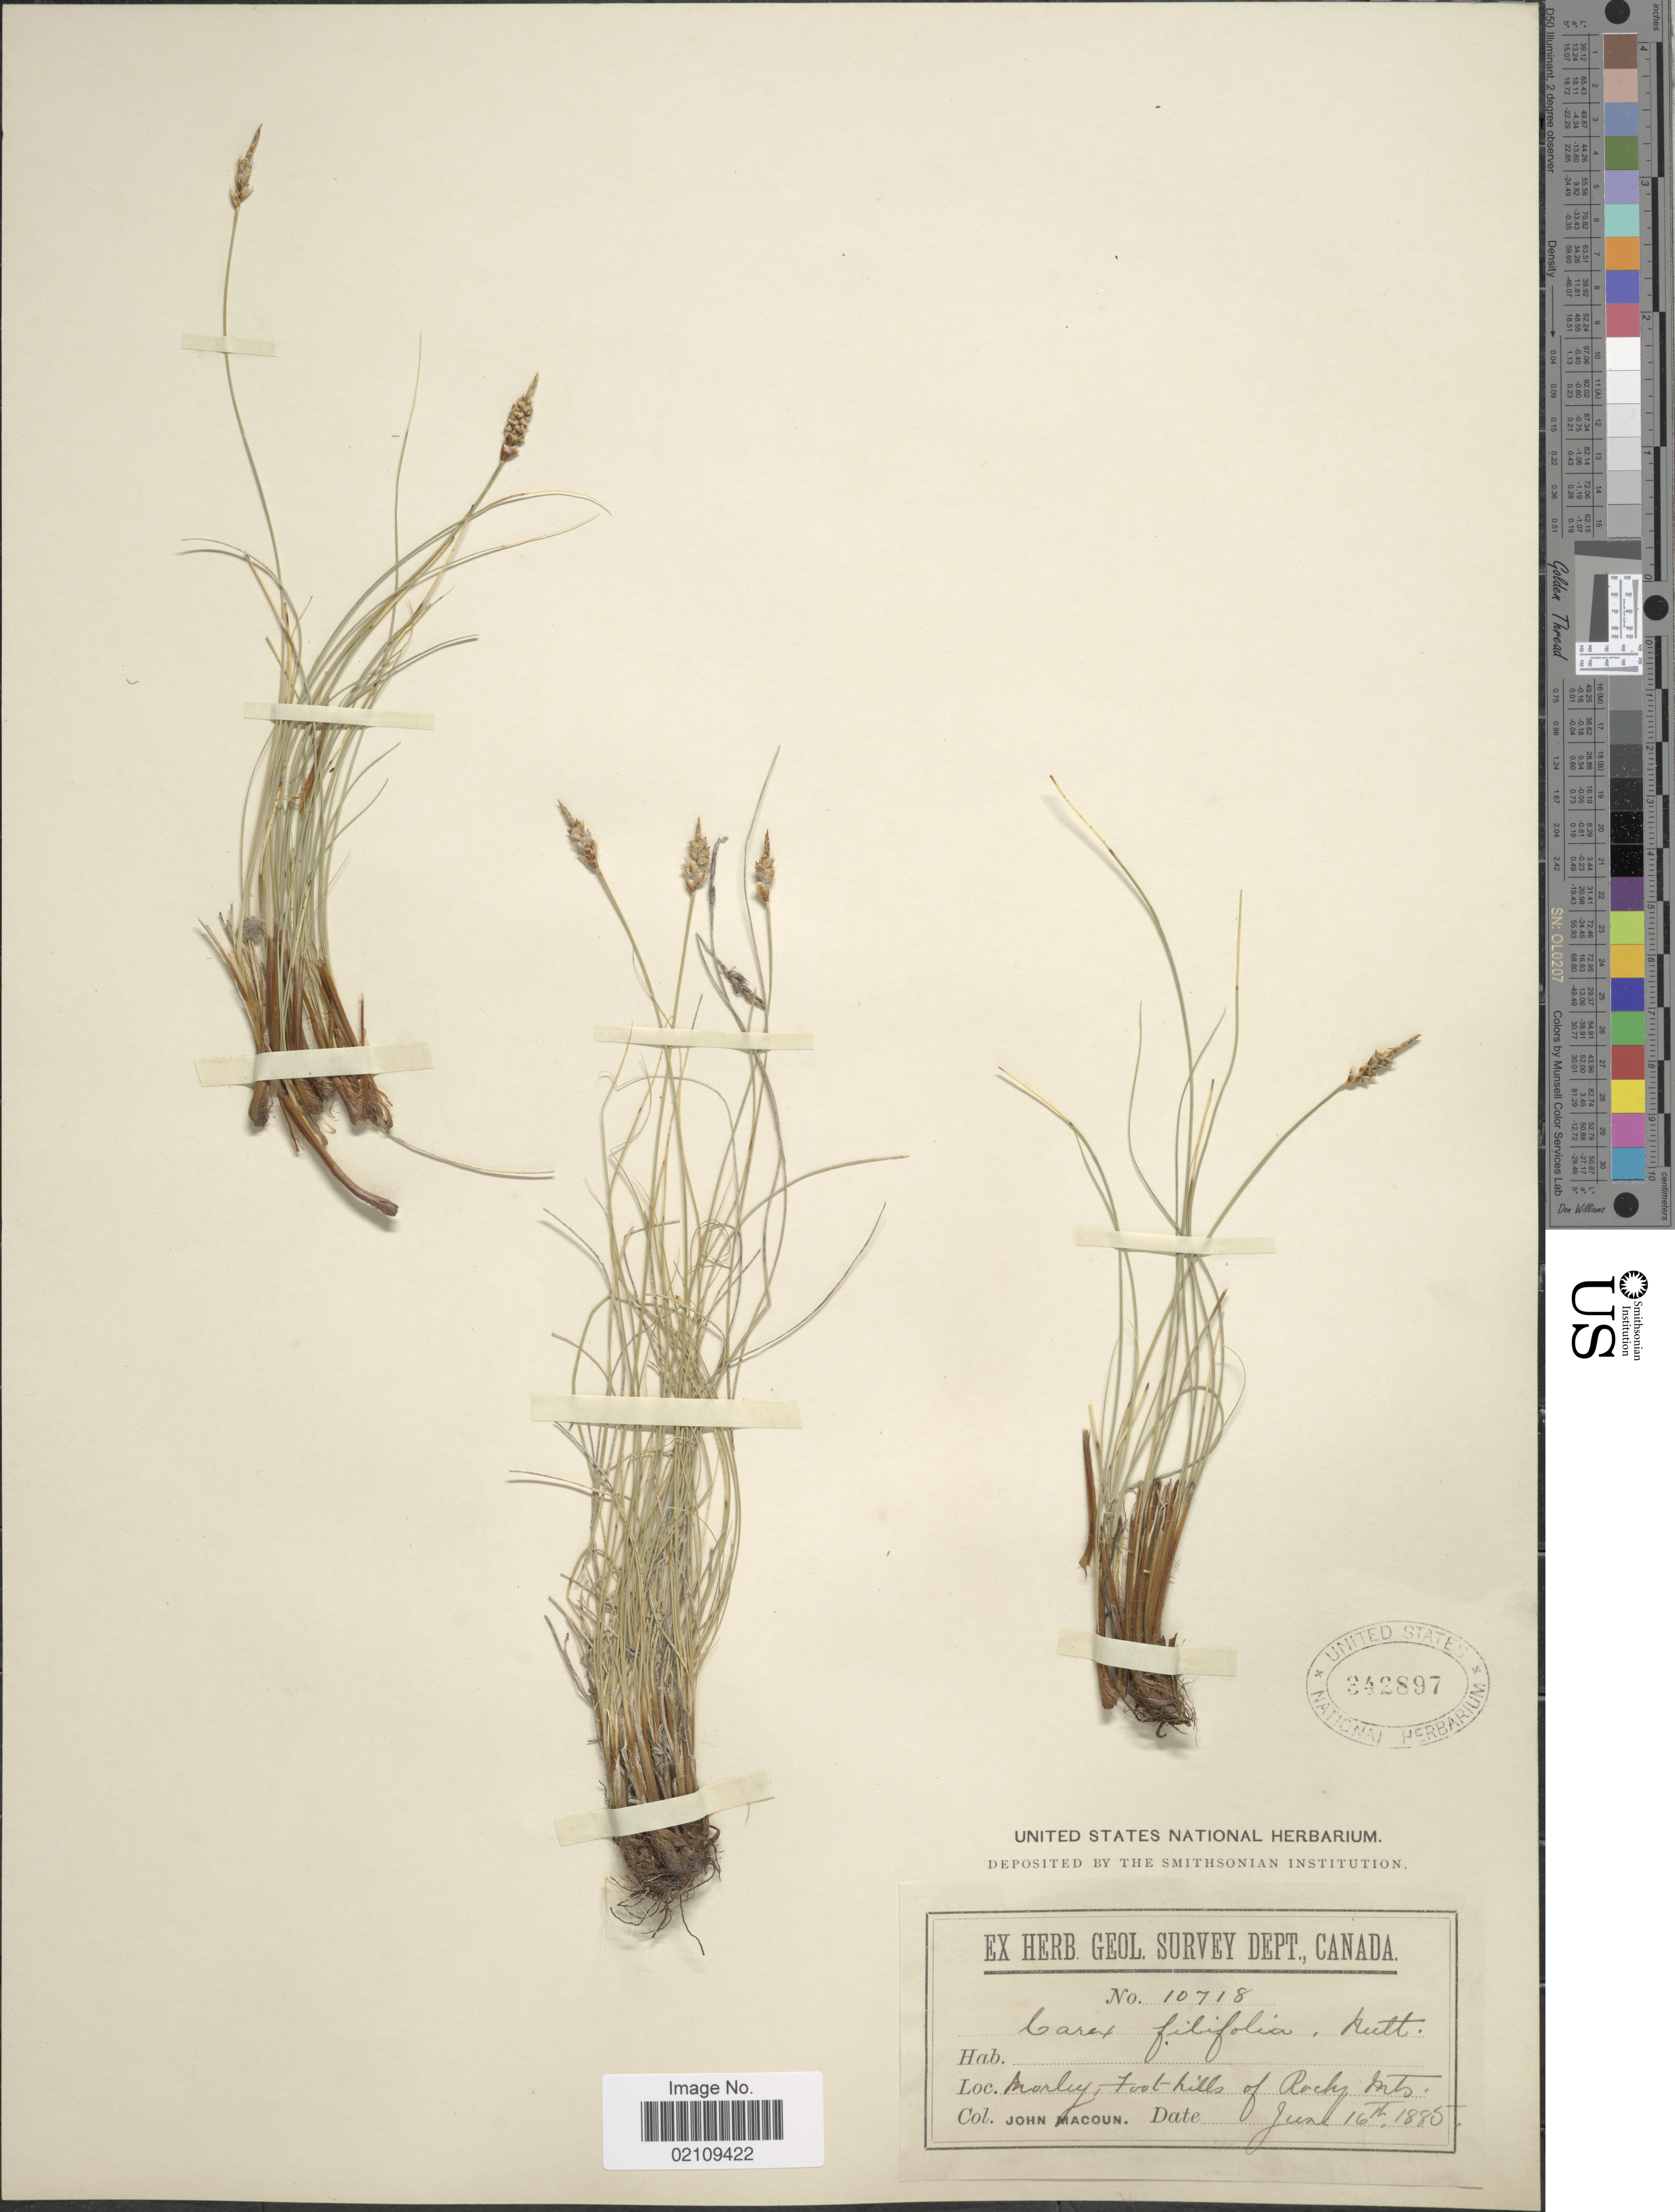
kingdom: Plantae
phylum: Tracheophyta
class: Liliopsida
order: Poales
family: Cyperaceae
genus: Carex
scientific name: Carex filifolia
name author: Nutt.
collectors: J. Macoun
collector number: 10718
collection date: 1885-06-16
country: Canada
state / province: Alberta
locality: Morley, foothills of Rocky Mts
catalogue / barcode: US 342897